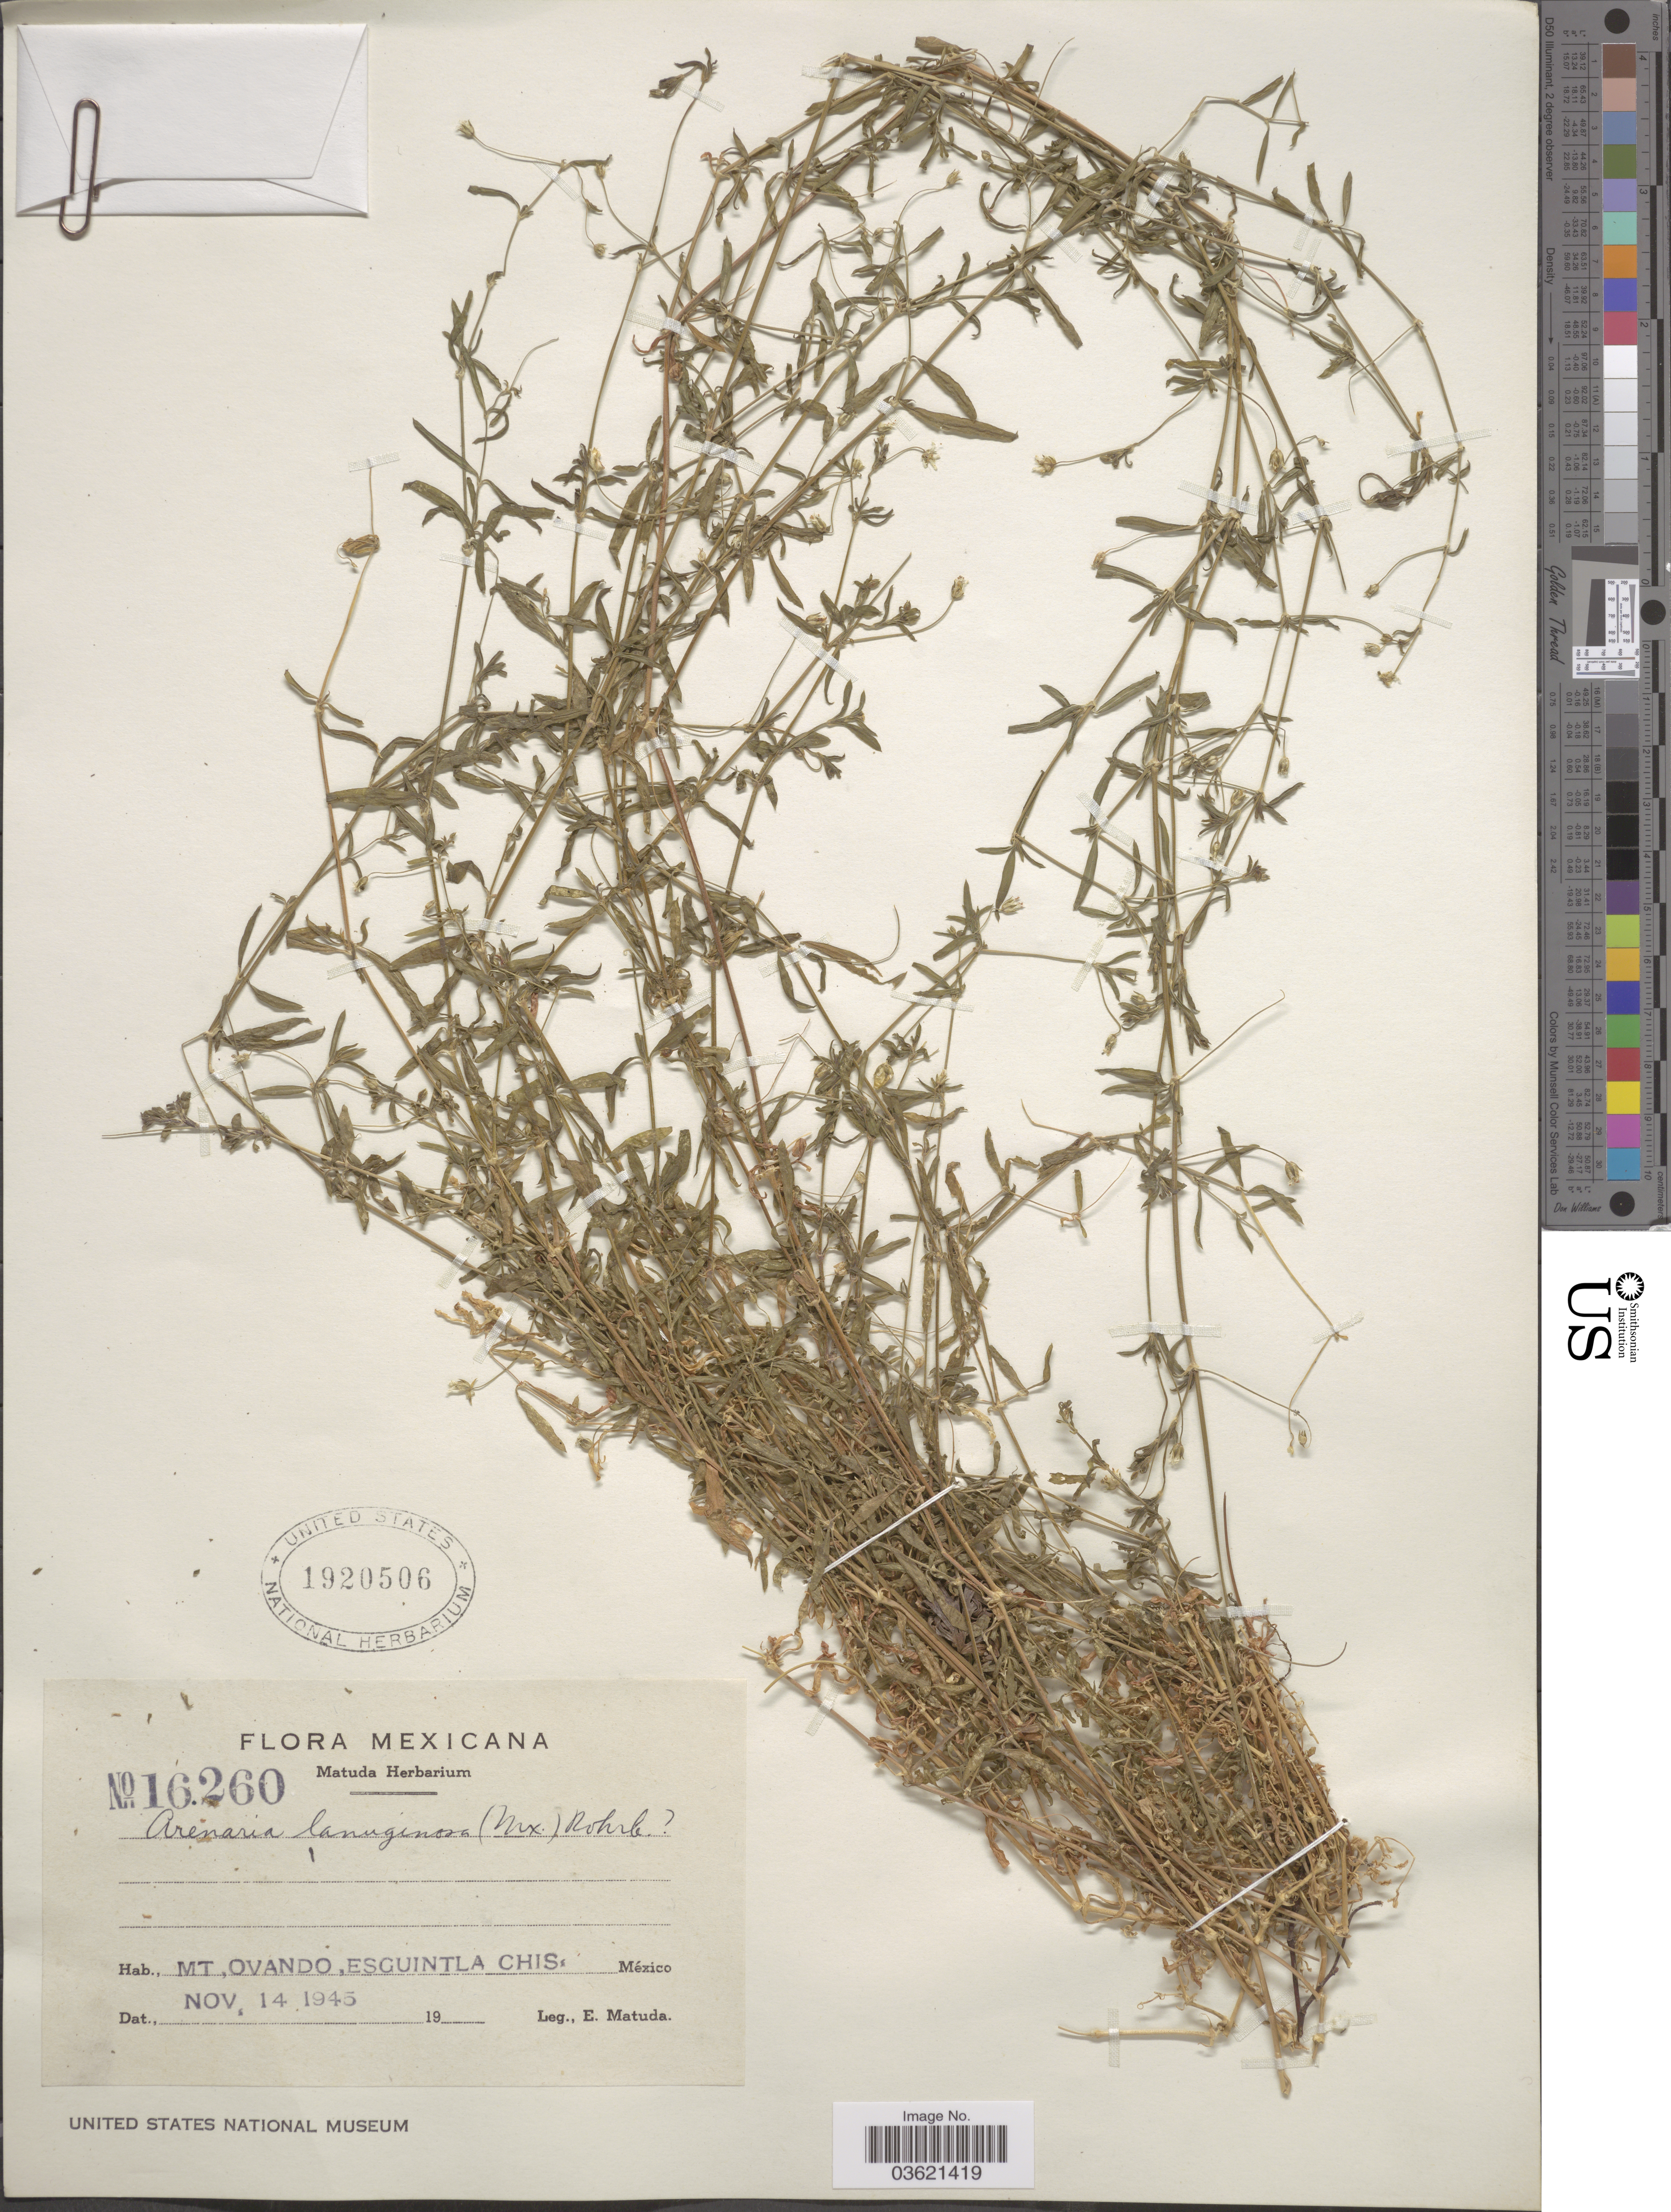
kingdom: Plantae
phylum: Tracheophyta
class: Magnoliopsida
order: Caryophyllales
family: Caryophyllaceae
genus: Arenaria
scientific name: Arenaria guatemalensis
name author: Standl. ex Steyerm.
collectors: E. Matuda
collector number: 16260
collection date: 1945-11-14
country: Mexico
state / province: Chiapas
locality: Mt. Ovando, Escuintla.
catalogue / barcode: US 1920506